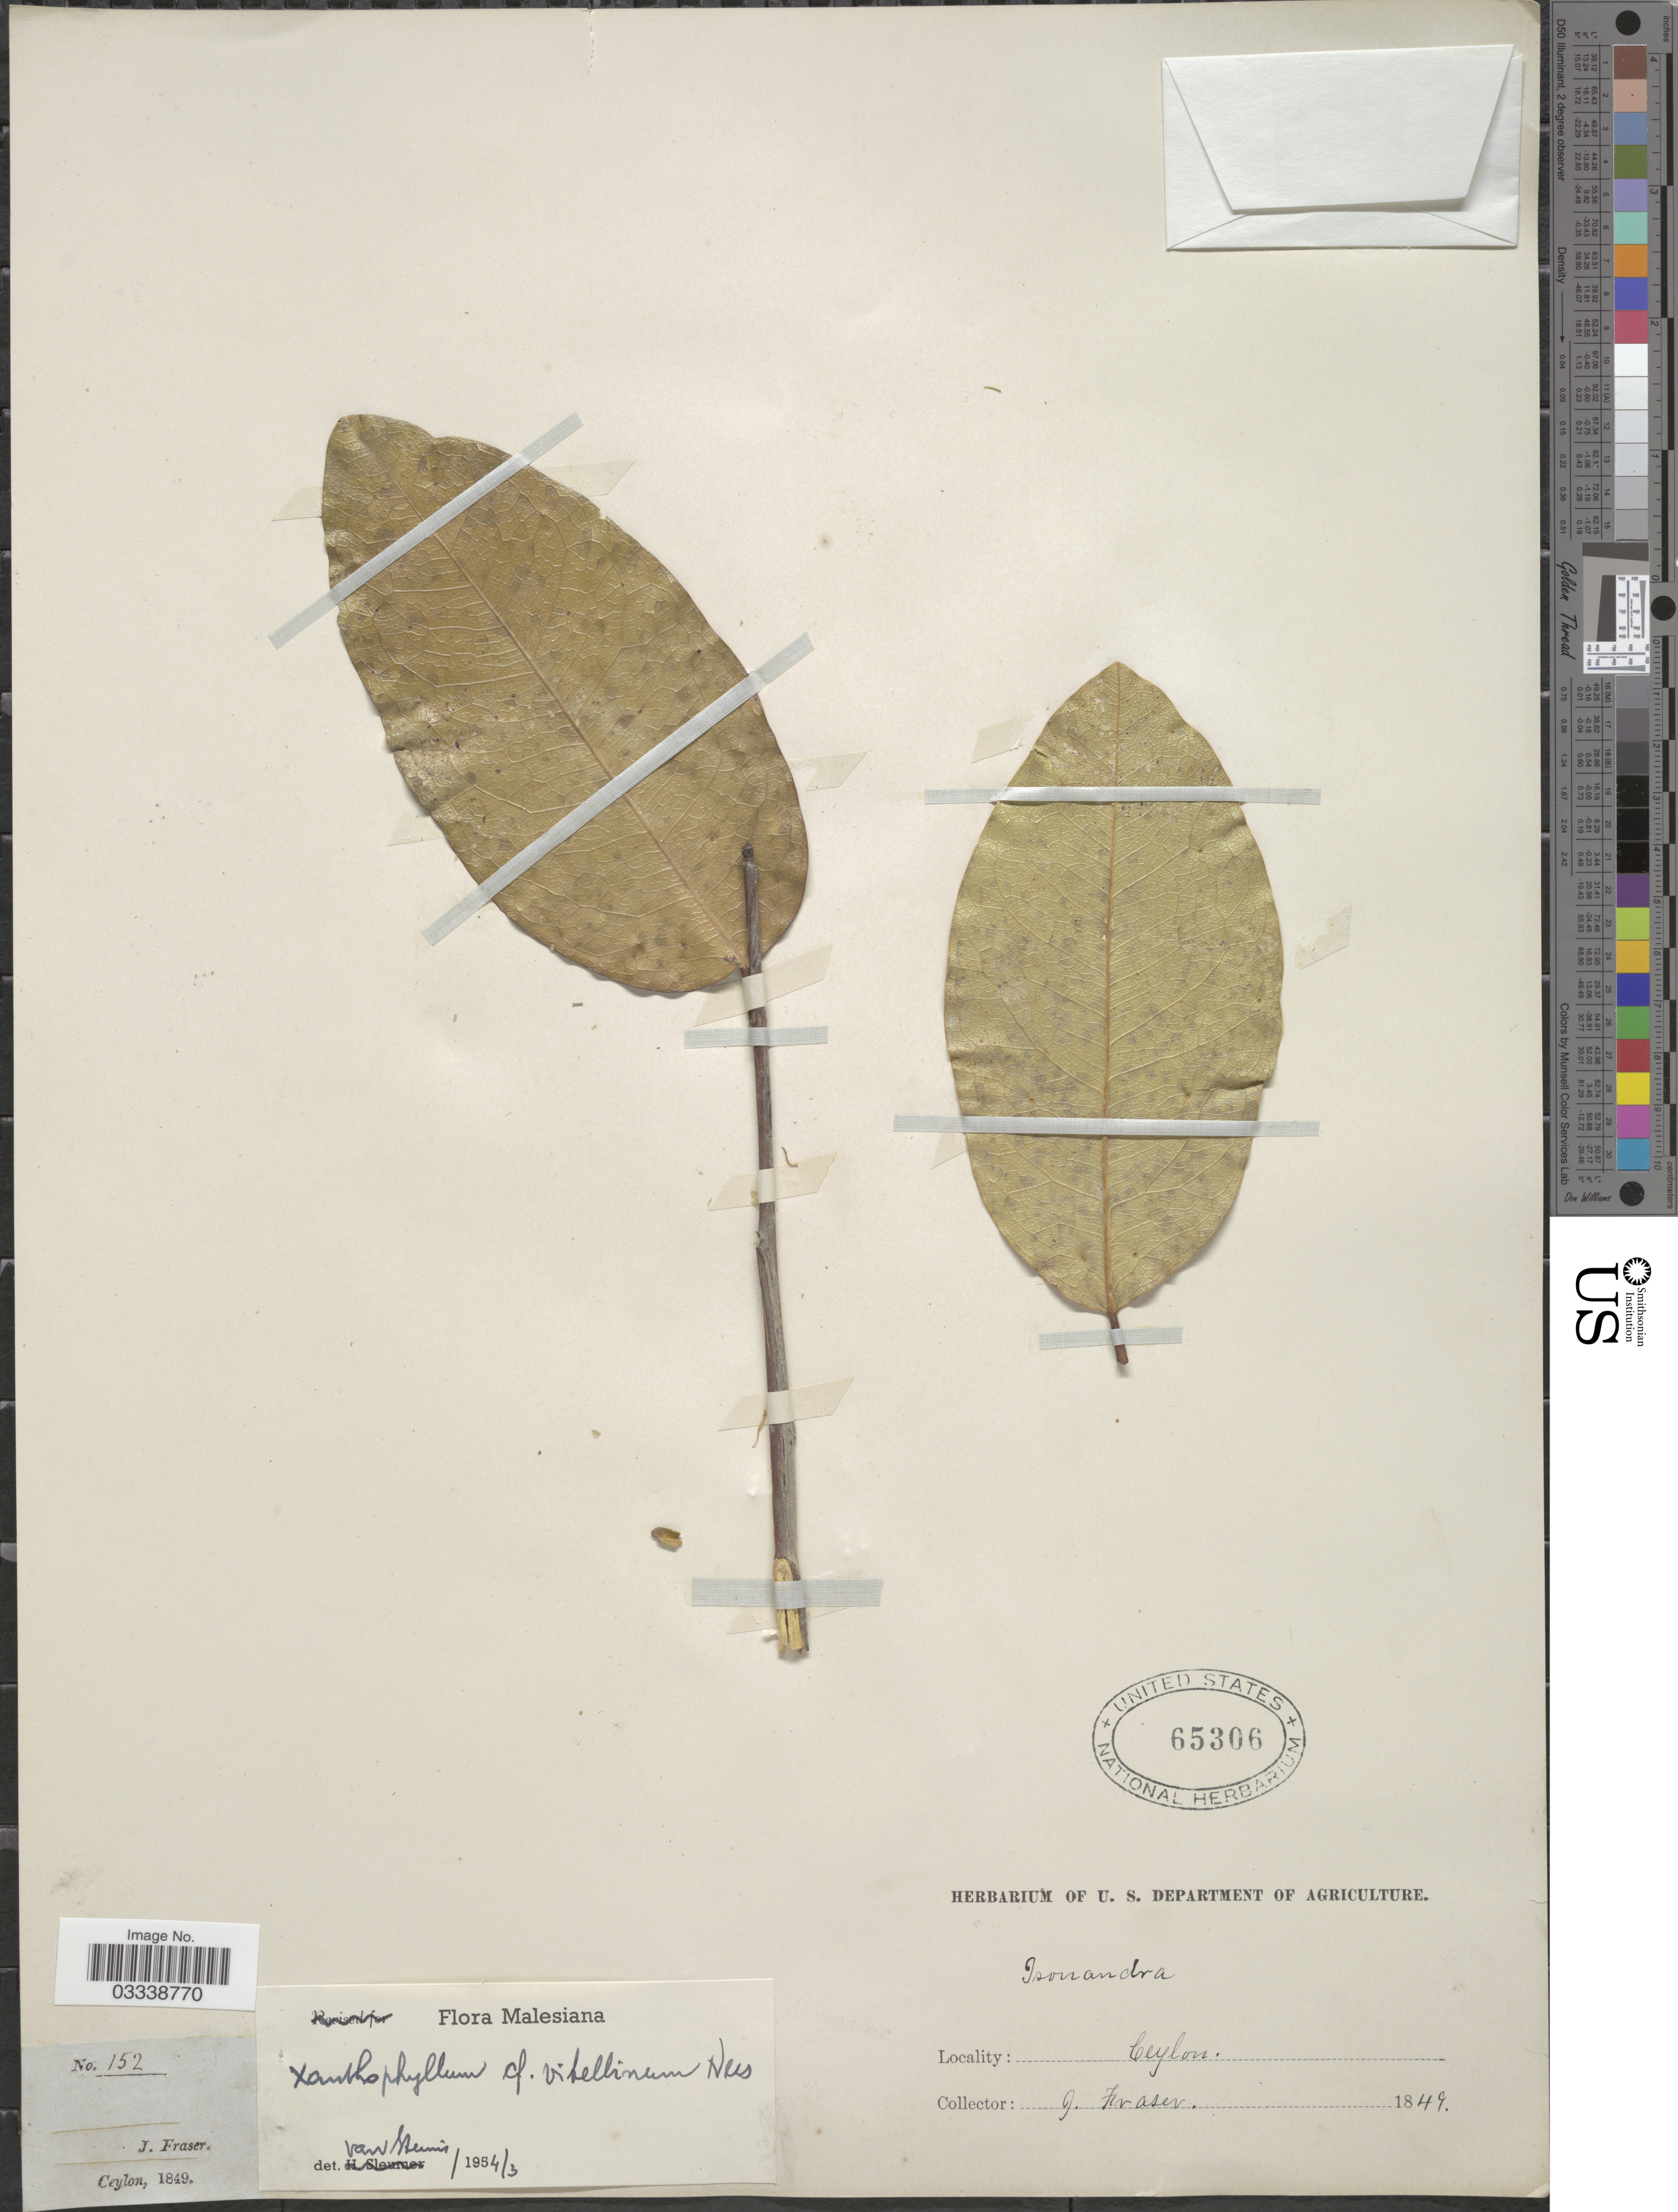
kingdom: Plantae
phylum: Tracheophyta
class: Magnoliopsida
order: Fabales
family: Polygalaceae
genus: Xanthophyllum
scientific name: Xanthophyllum vitellinum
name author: (Blume) D. Dietr.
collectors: J. Fraser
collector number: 152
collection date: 1849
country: Sri Lanka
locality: Ceylon.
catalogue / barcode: US 65306